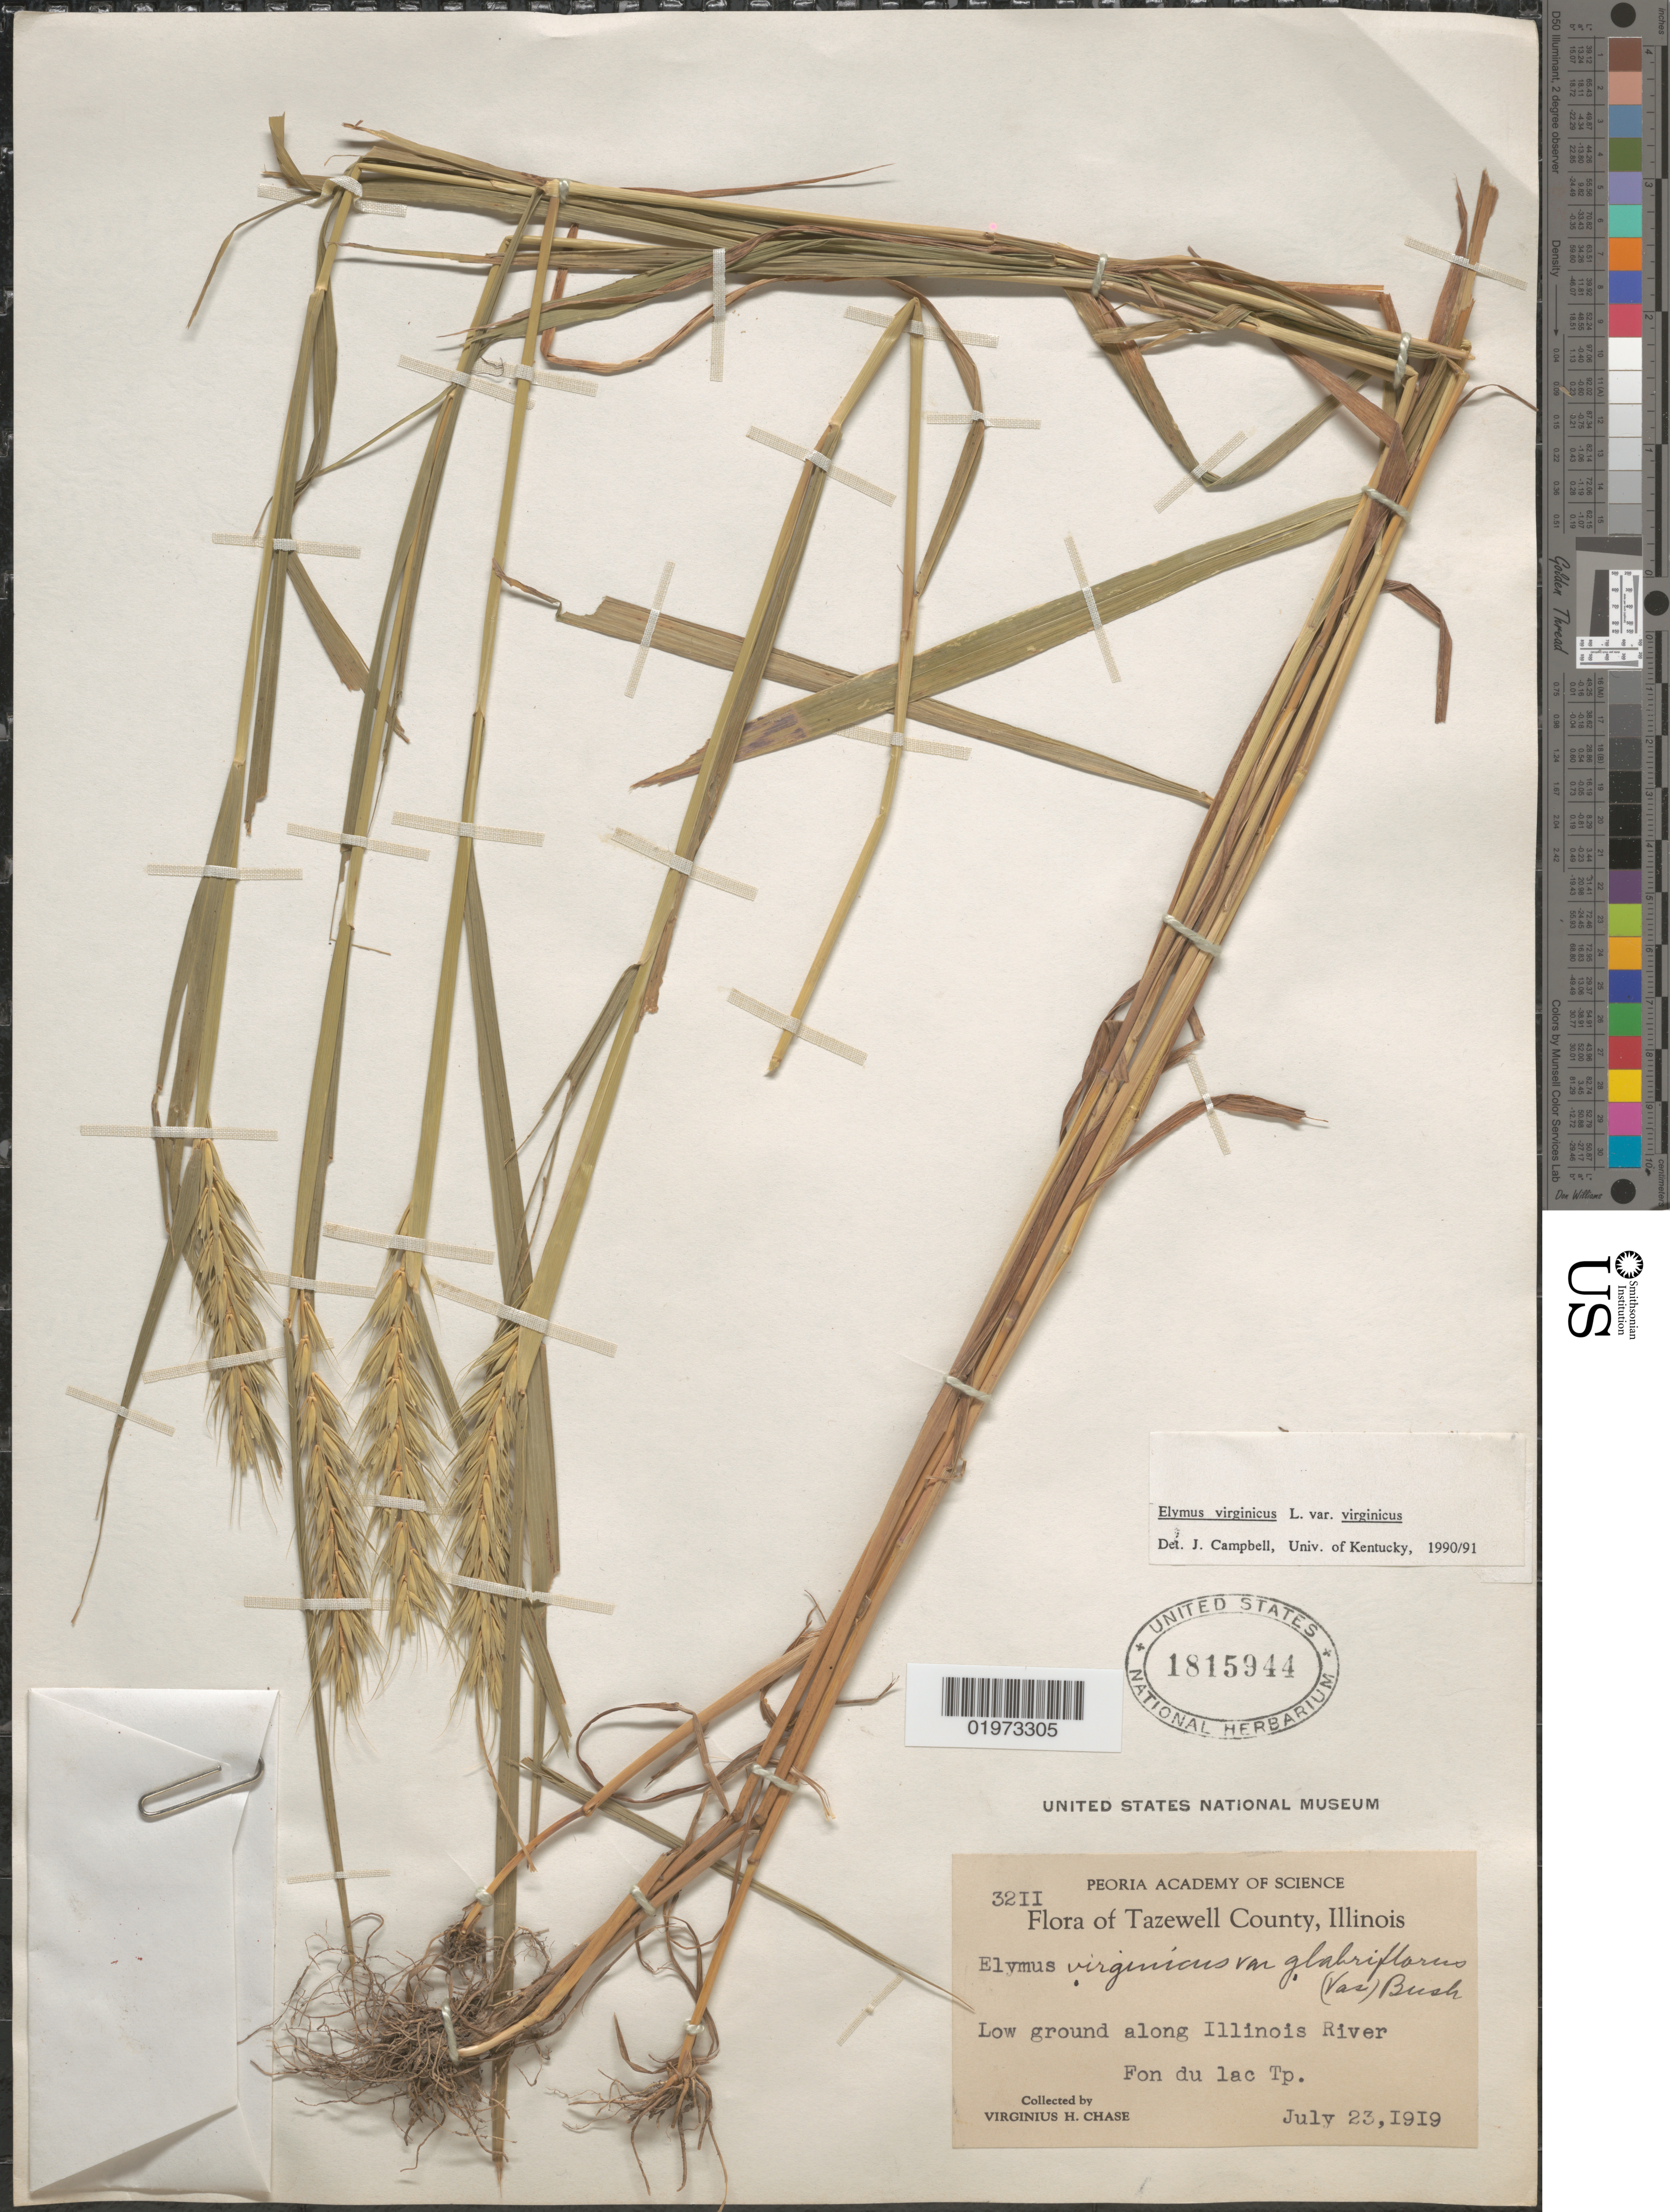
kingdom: Plantae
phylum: Tracheophyta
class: Liliopsida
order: Poales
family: Poaceae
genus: Elymus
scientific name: Elymus virginicus var. virginicus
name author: L.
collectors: V. H. Chase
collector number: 3211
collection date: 1919-07-23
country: United States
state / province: Illinois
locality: Tazewell County. Low ground along Illinois River. Fon du lac Tp.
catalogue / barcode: US 1815944